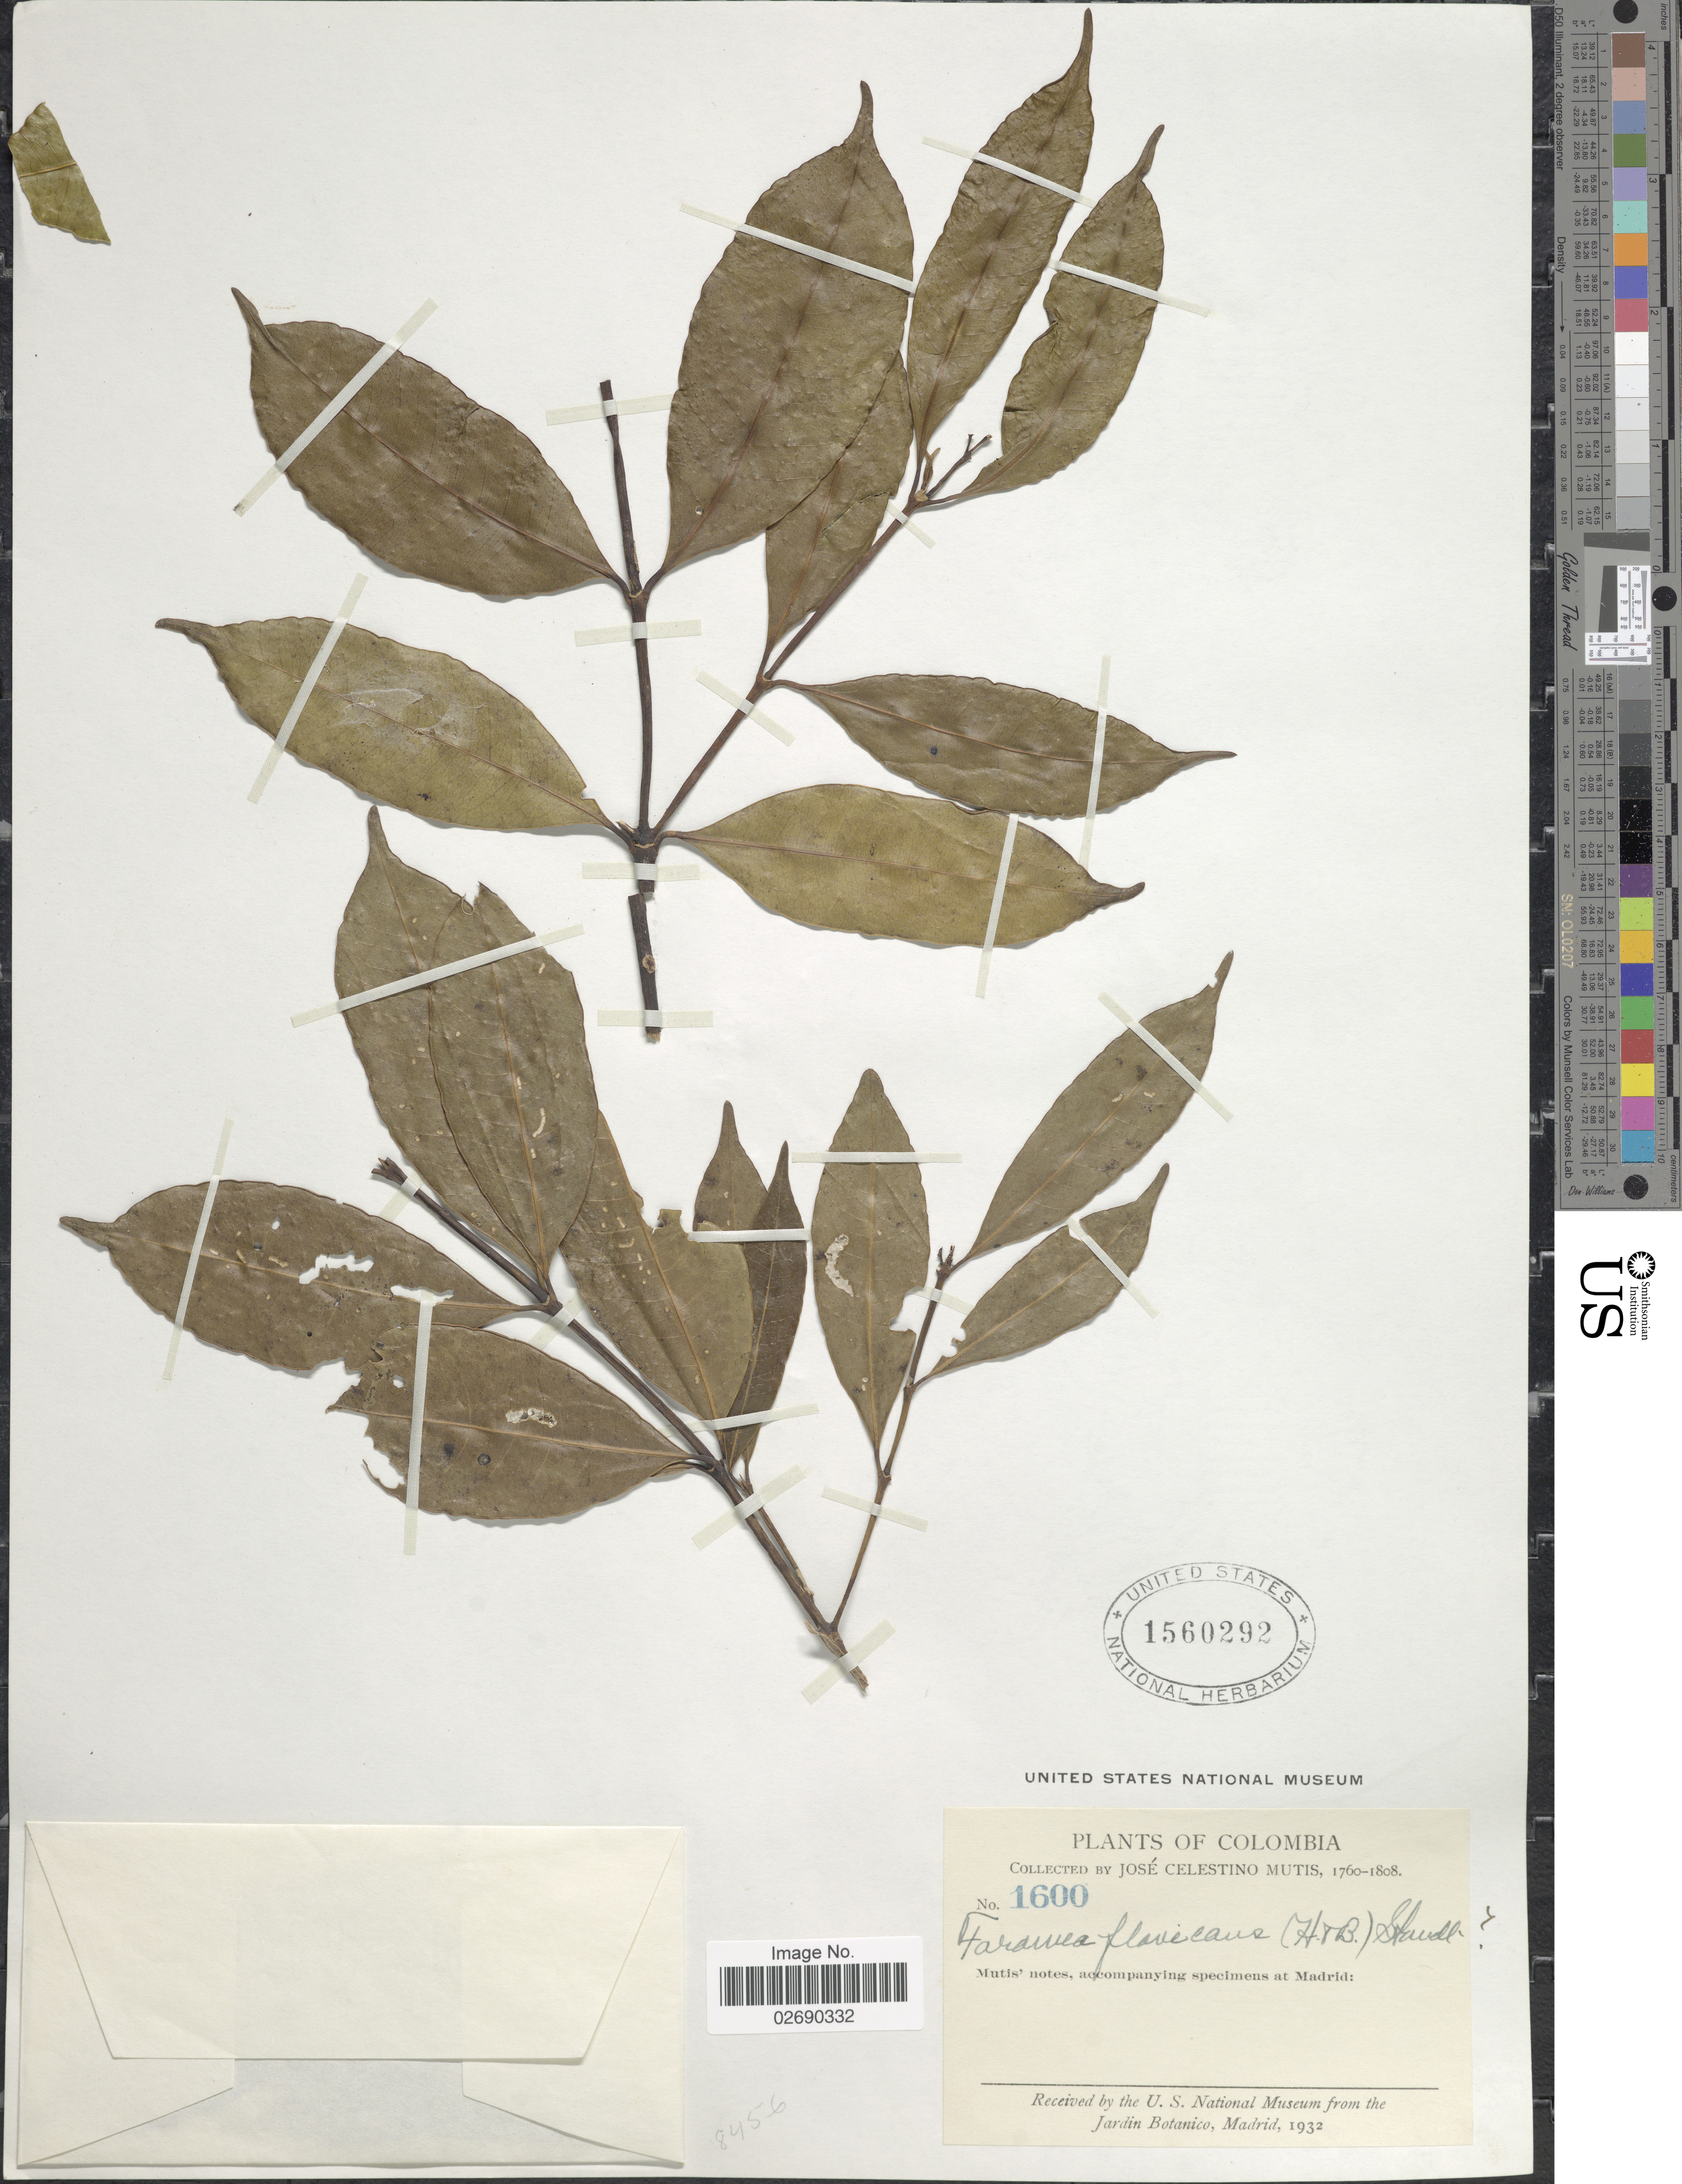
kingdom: Plantae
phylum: Tracheophyta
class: Magnoliopsida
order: Gentianales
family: Rubiaceae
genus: Faramea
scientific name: Faramea flavicans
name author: (Roem. & Schult.) Standl.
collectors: J. C. B. Mutis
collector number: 1600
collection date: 1760/1808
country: Colombia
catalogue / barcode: US 1560292